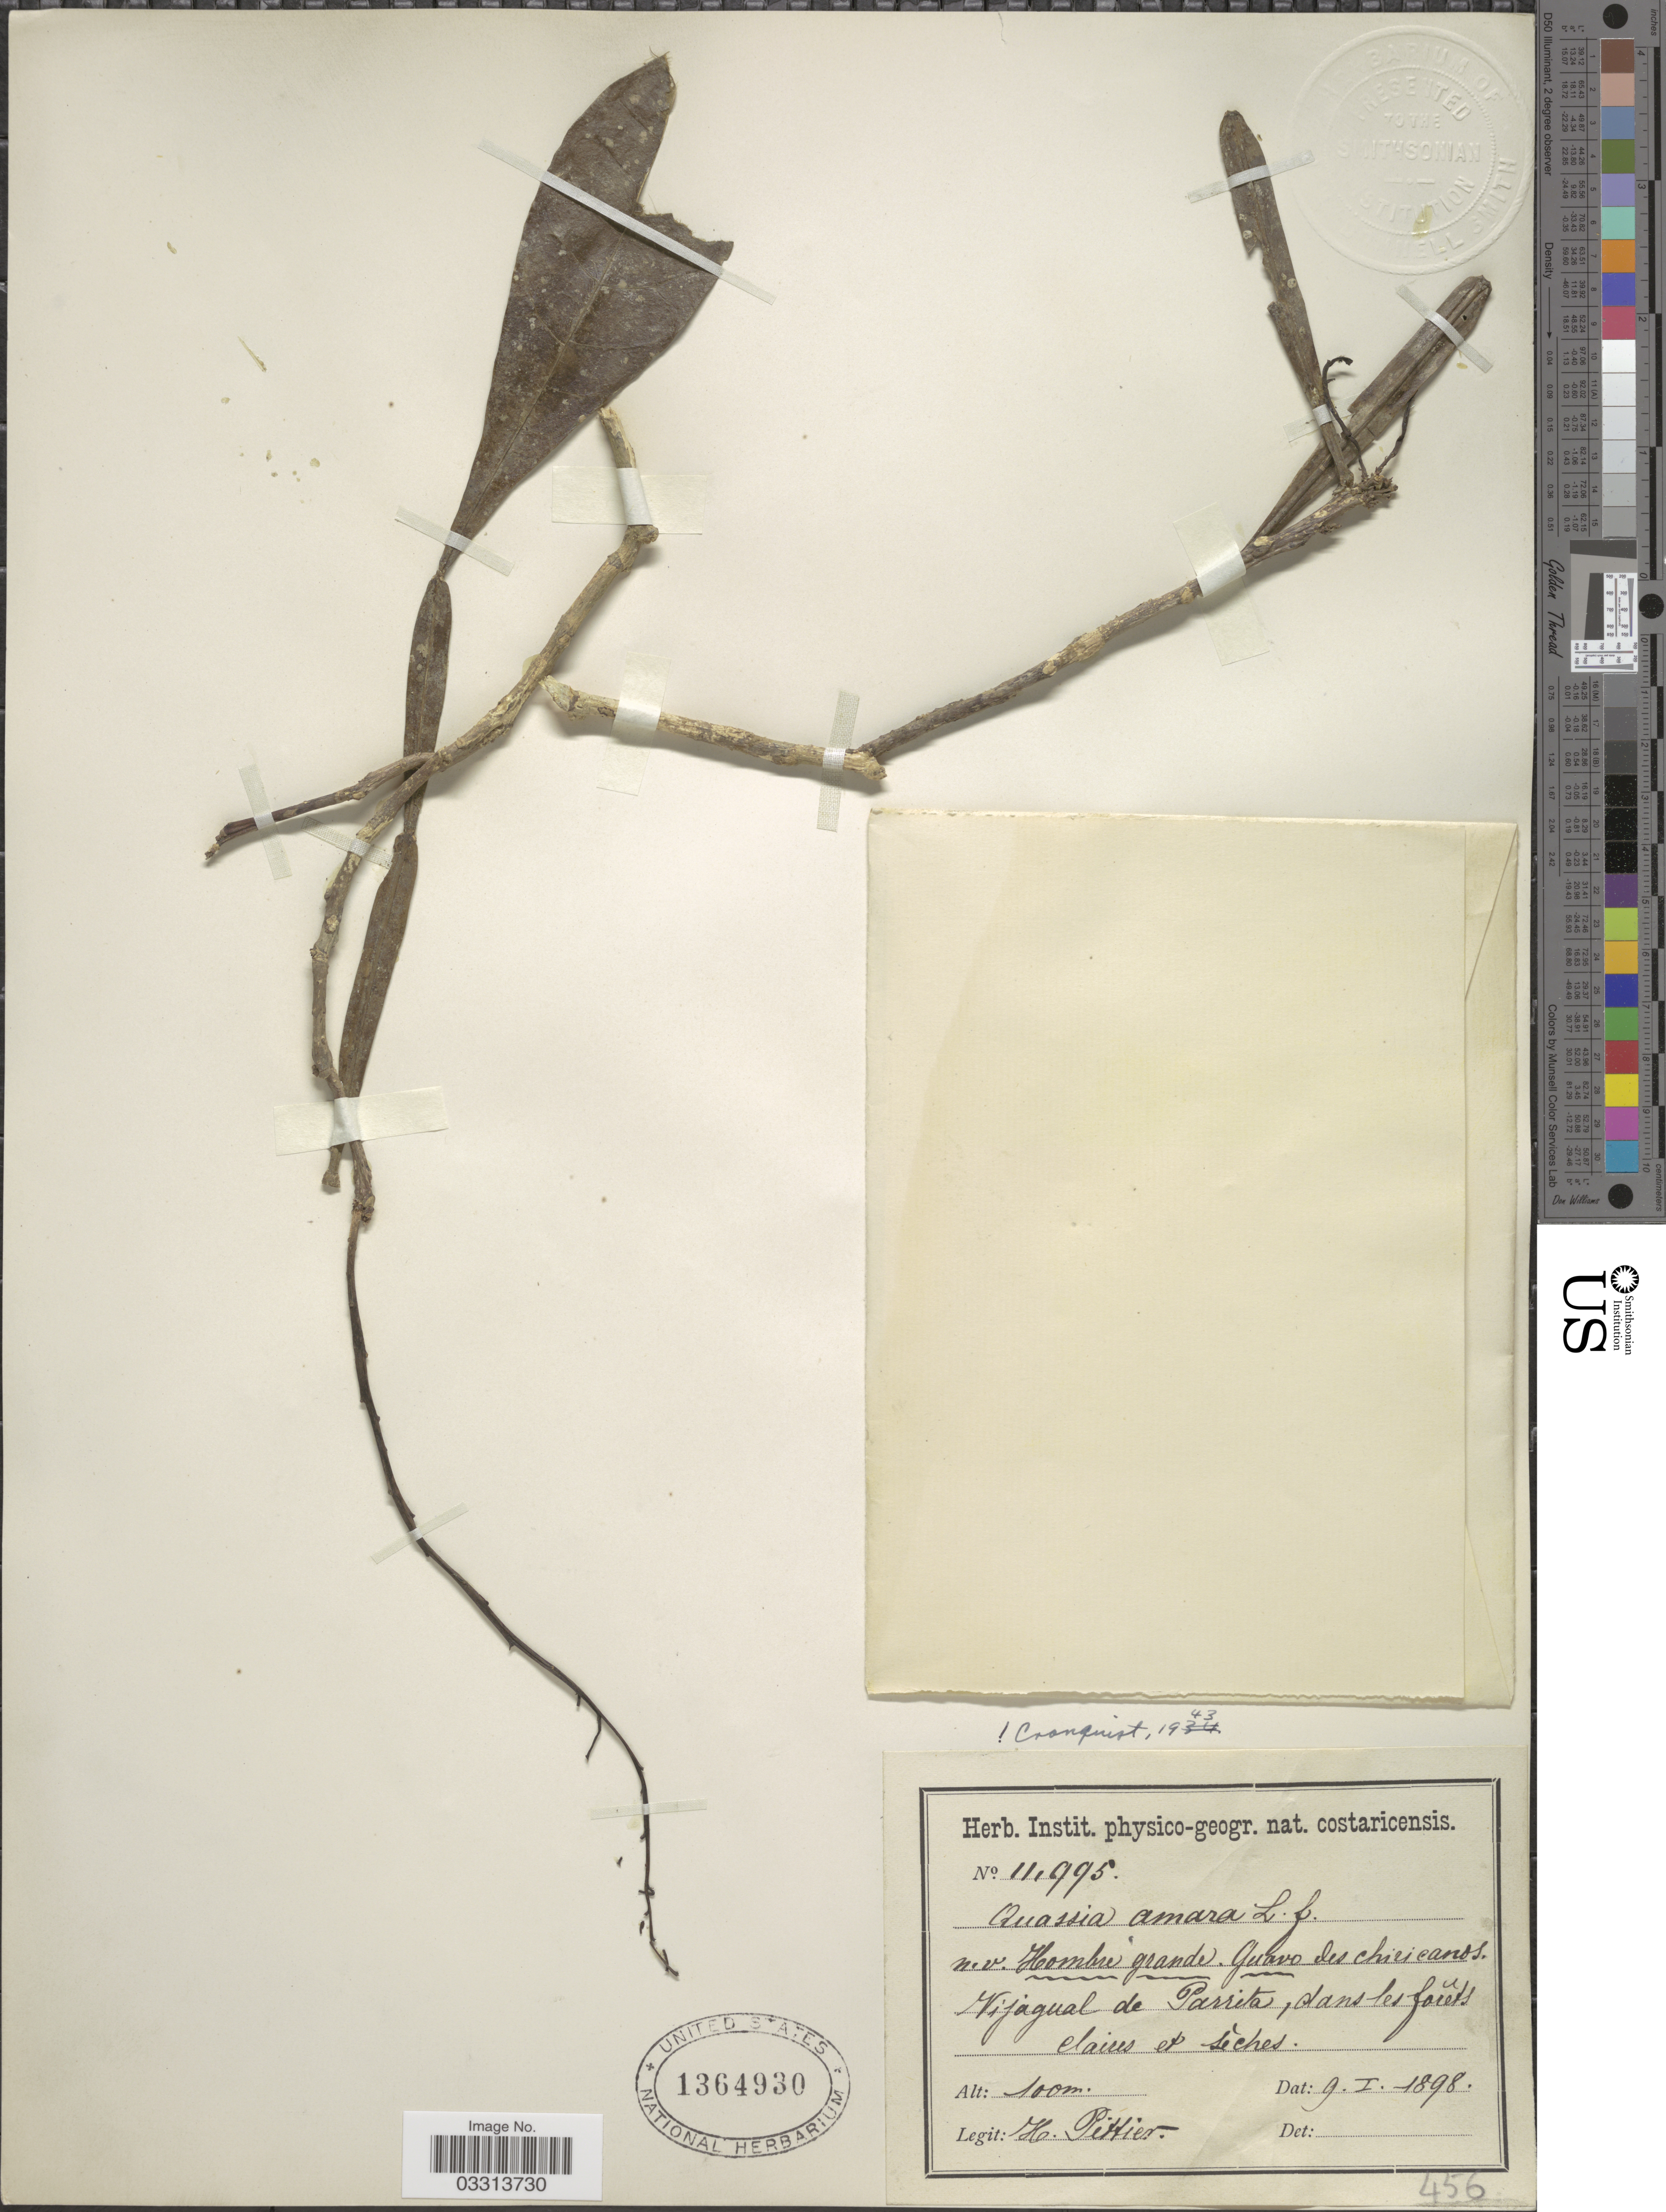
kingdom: Plantae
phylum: Tracheophyta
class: Magnoliopsida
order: Sapindales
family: Simaroubaceae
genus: Quassia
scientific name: Quassia amara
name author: L.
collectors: H. F. Pittier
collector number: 11995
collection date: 1898-01-09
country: Costa Rica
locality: Vijagual de Parrita, dans les forêts claires et sèches.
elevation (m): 100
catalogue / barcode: US 1364930